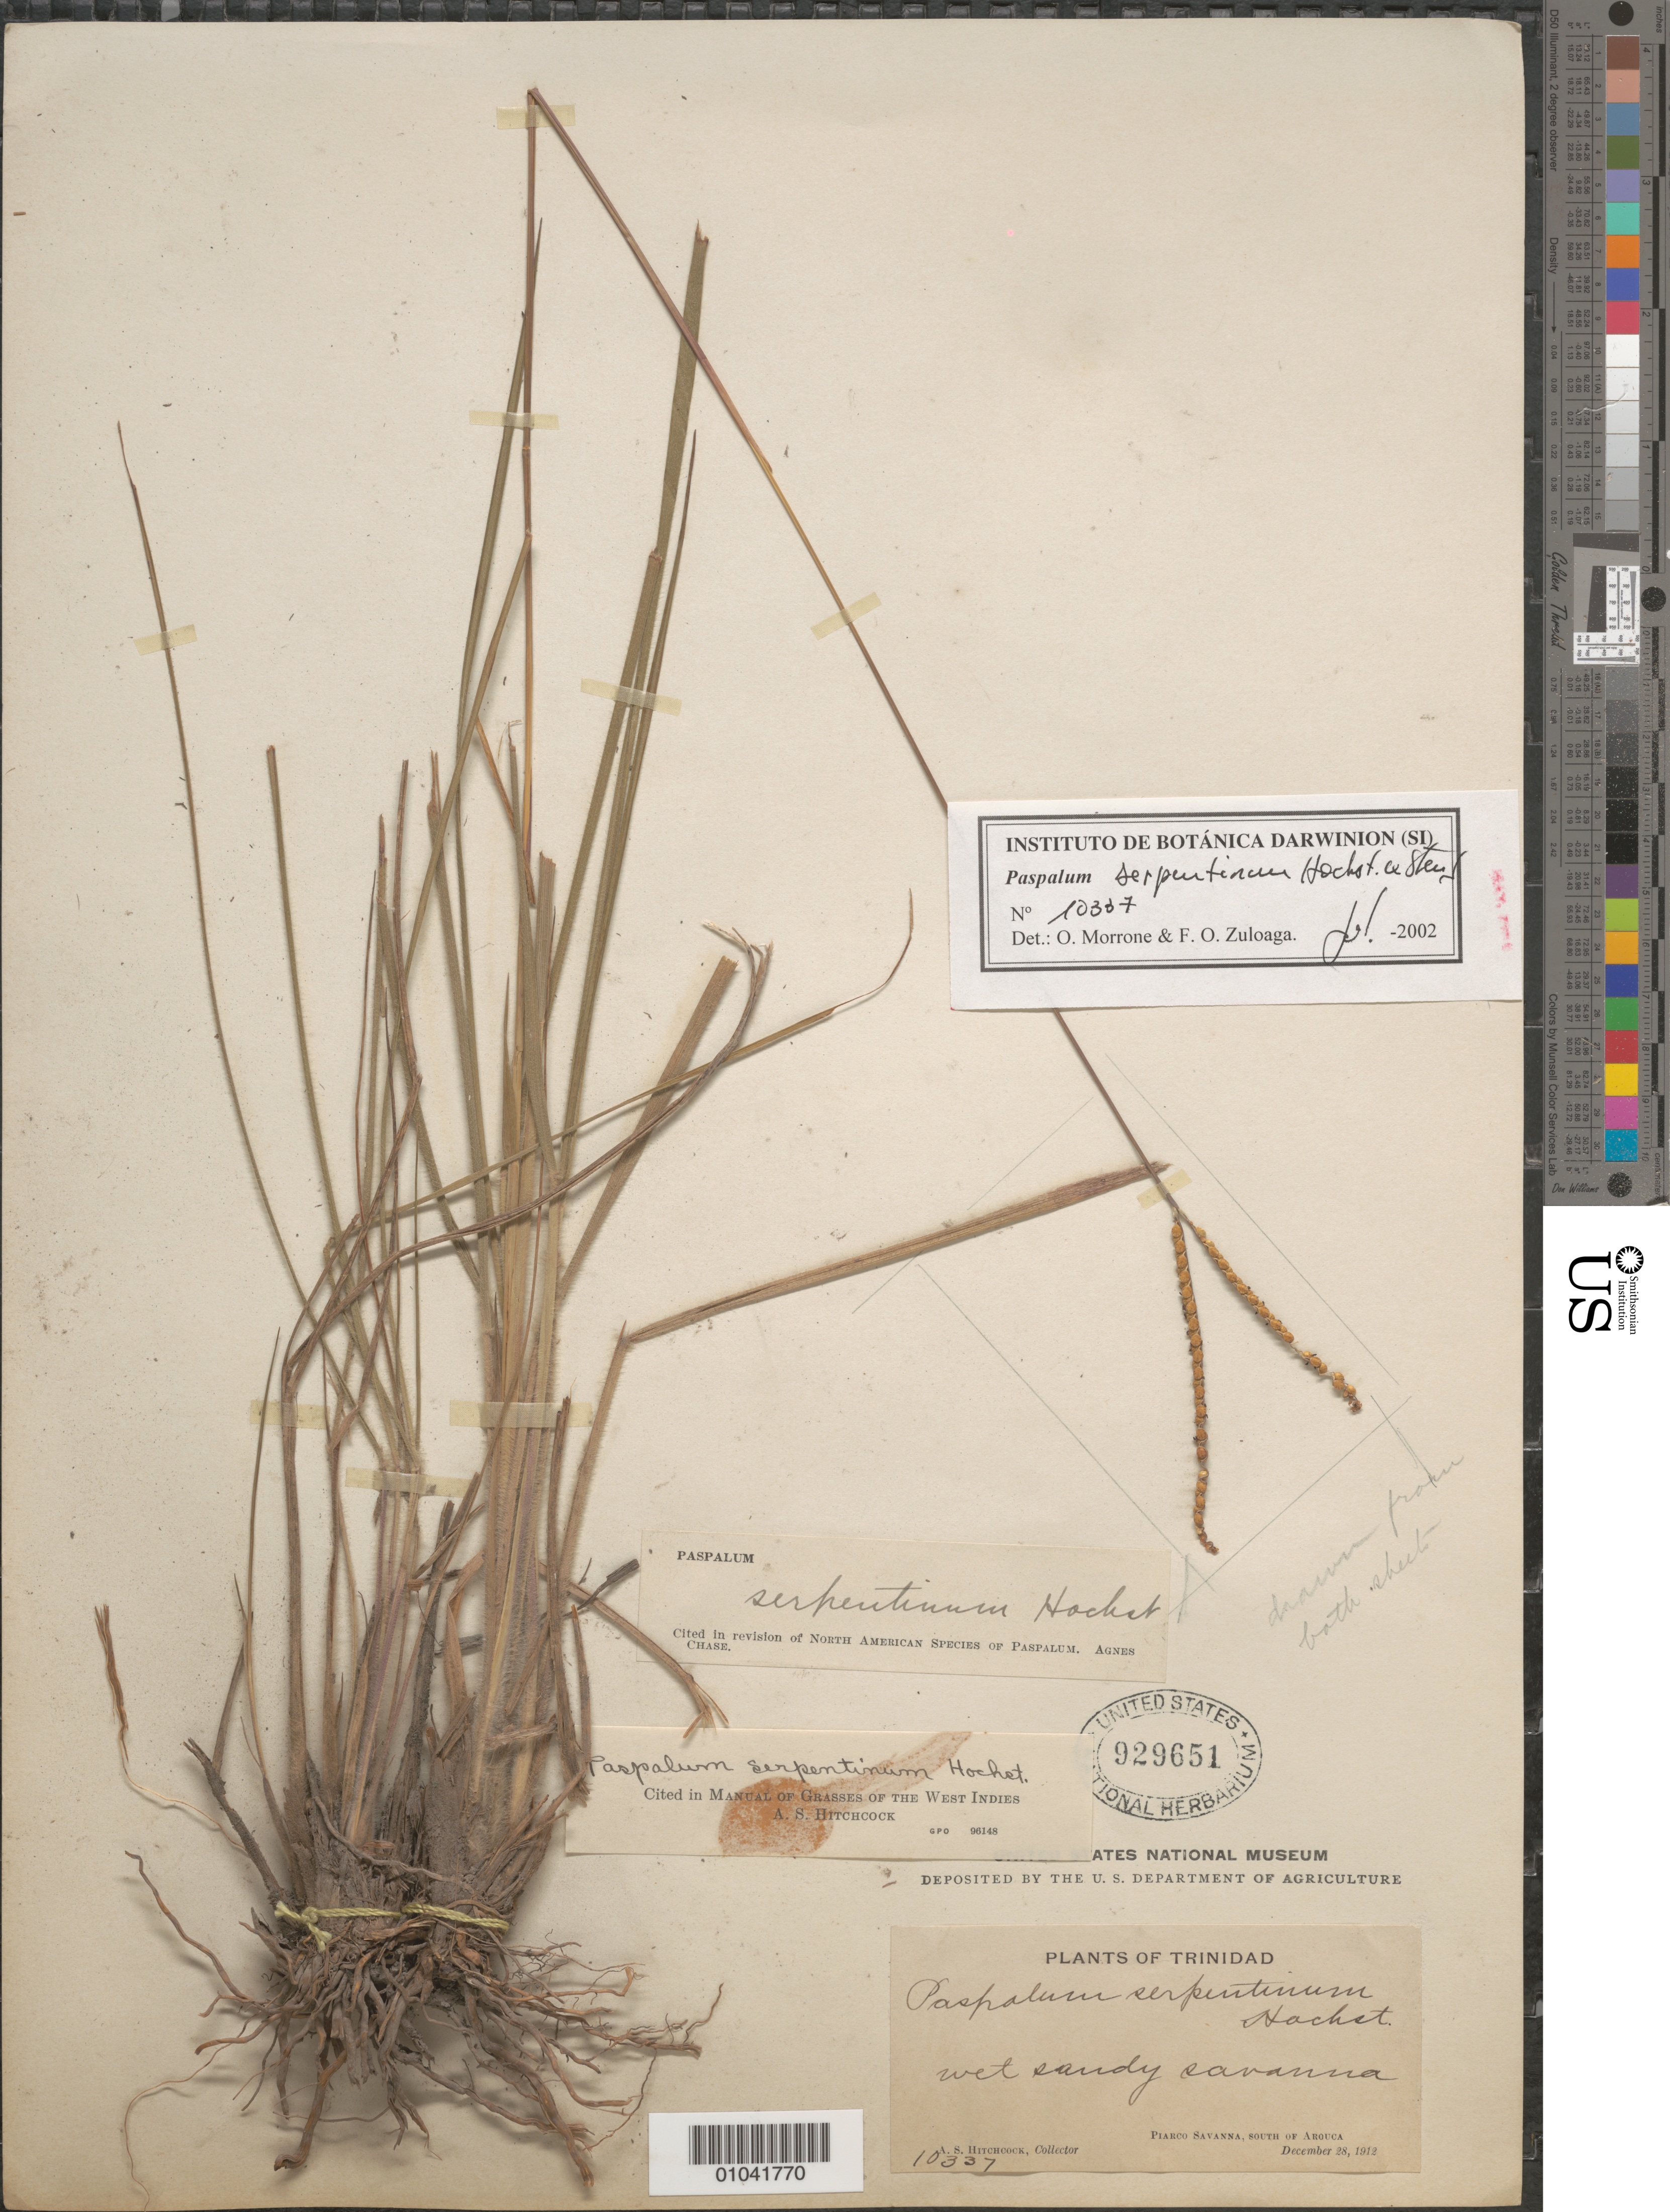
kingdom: Plantae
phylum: Tracheophyta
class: Liliopsida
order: Poales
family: Poaceae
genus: Paspalum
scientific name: Paspalum serpentinum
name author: Hochst. ex Steud.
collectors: A. S. Hitchcock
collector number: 10337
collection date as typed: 28 Dec 1912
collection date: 1912-12-28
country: Trinidad and Tobago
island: Trinidad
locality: Piarco Savanna, S of Arouca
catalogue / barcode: US 929651